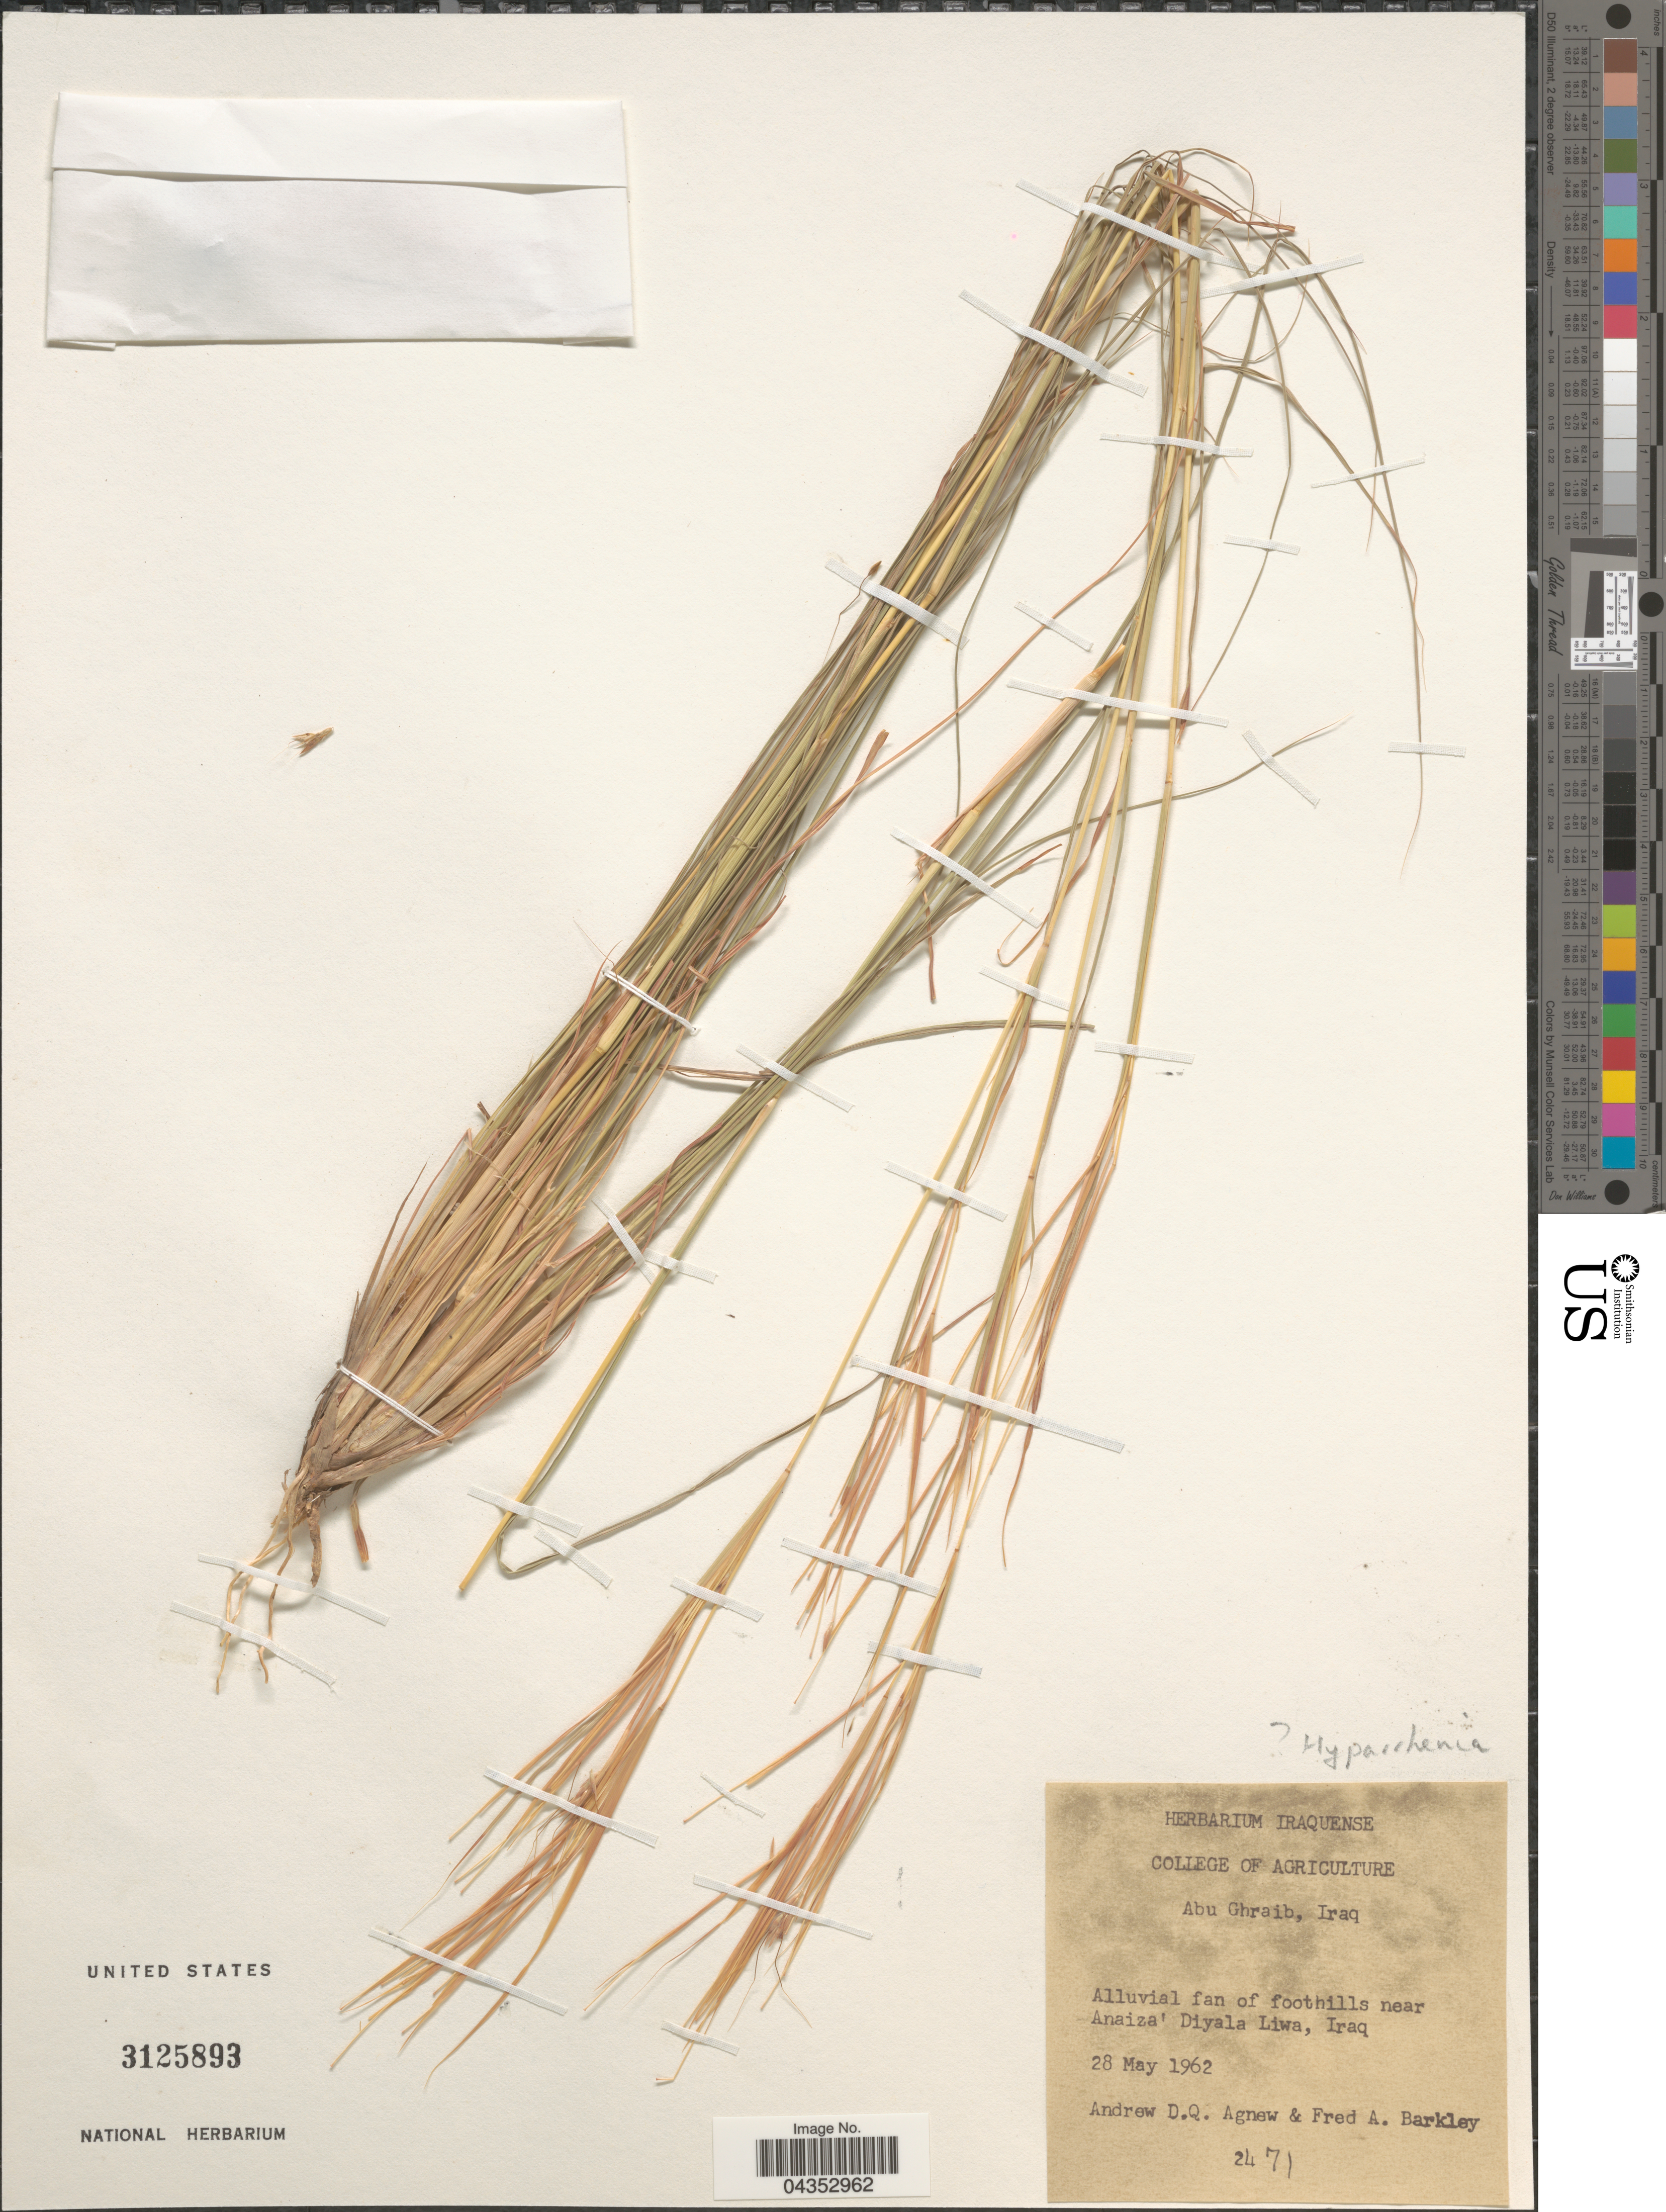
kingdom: Plantae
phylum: Tracheophyta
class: Liliopsida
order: Poales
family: Poaceae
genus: Hyparrhenia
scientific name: Hyparrhenia sp.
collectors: A. D. Agnew & F. A. Barkley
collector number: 2471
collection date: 1962-05-28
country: Iraq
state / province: Diyala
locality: Alluvial fan of foothills near Anaiza' Diyala Liwa.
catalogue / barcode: US 3125893